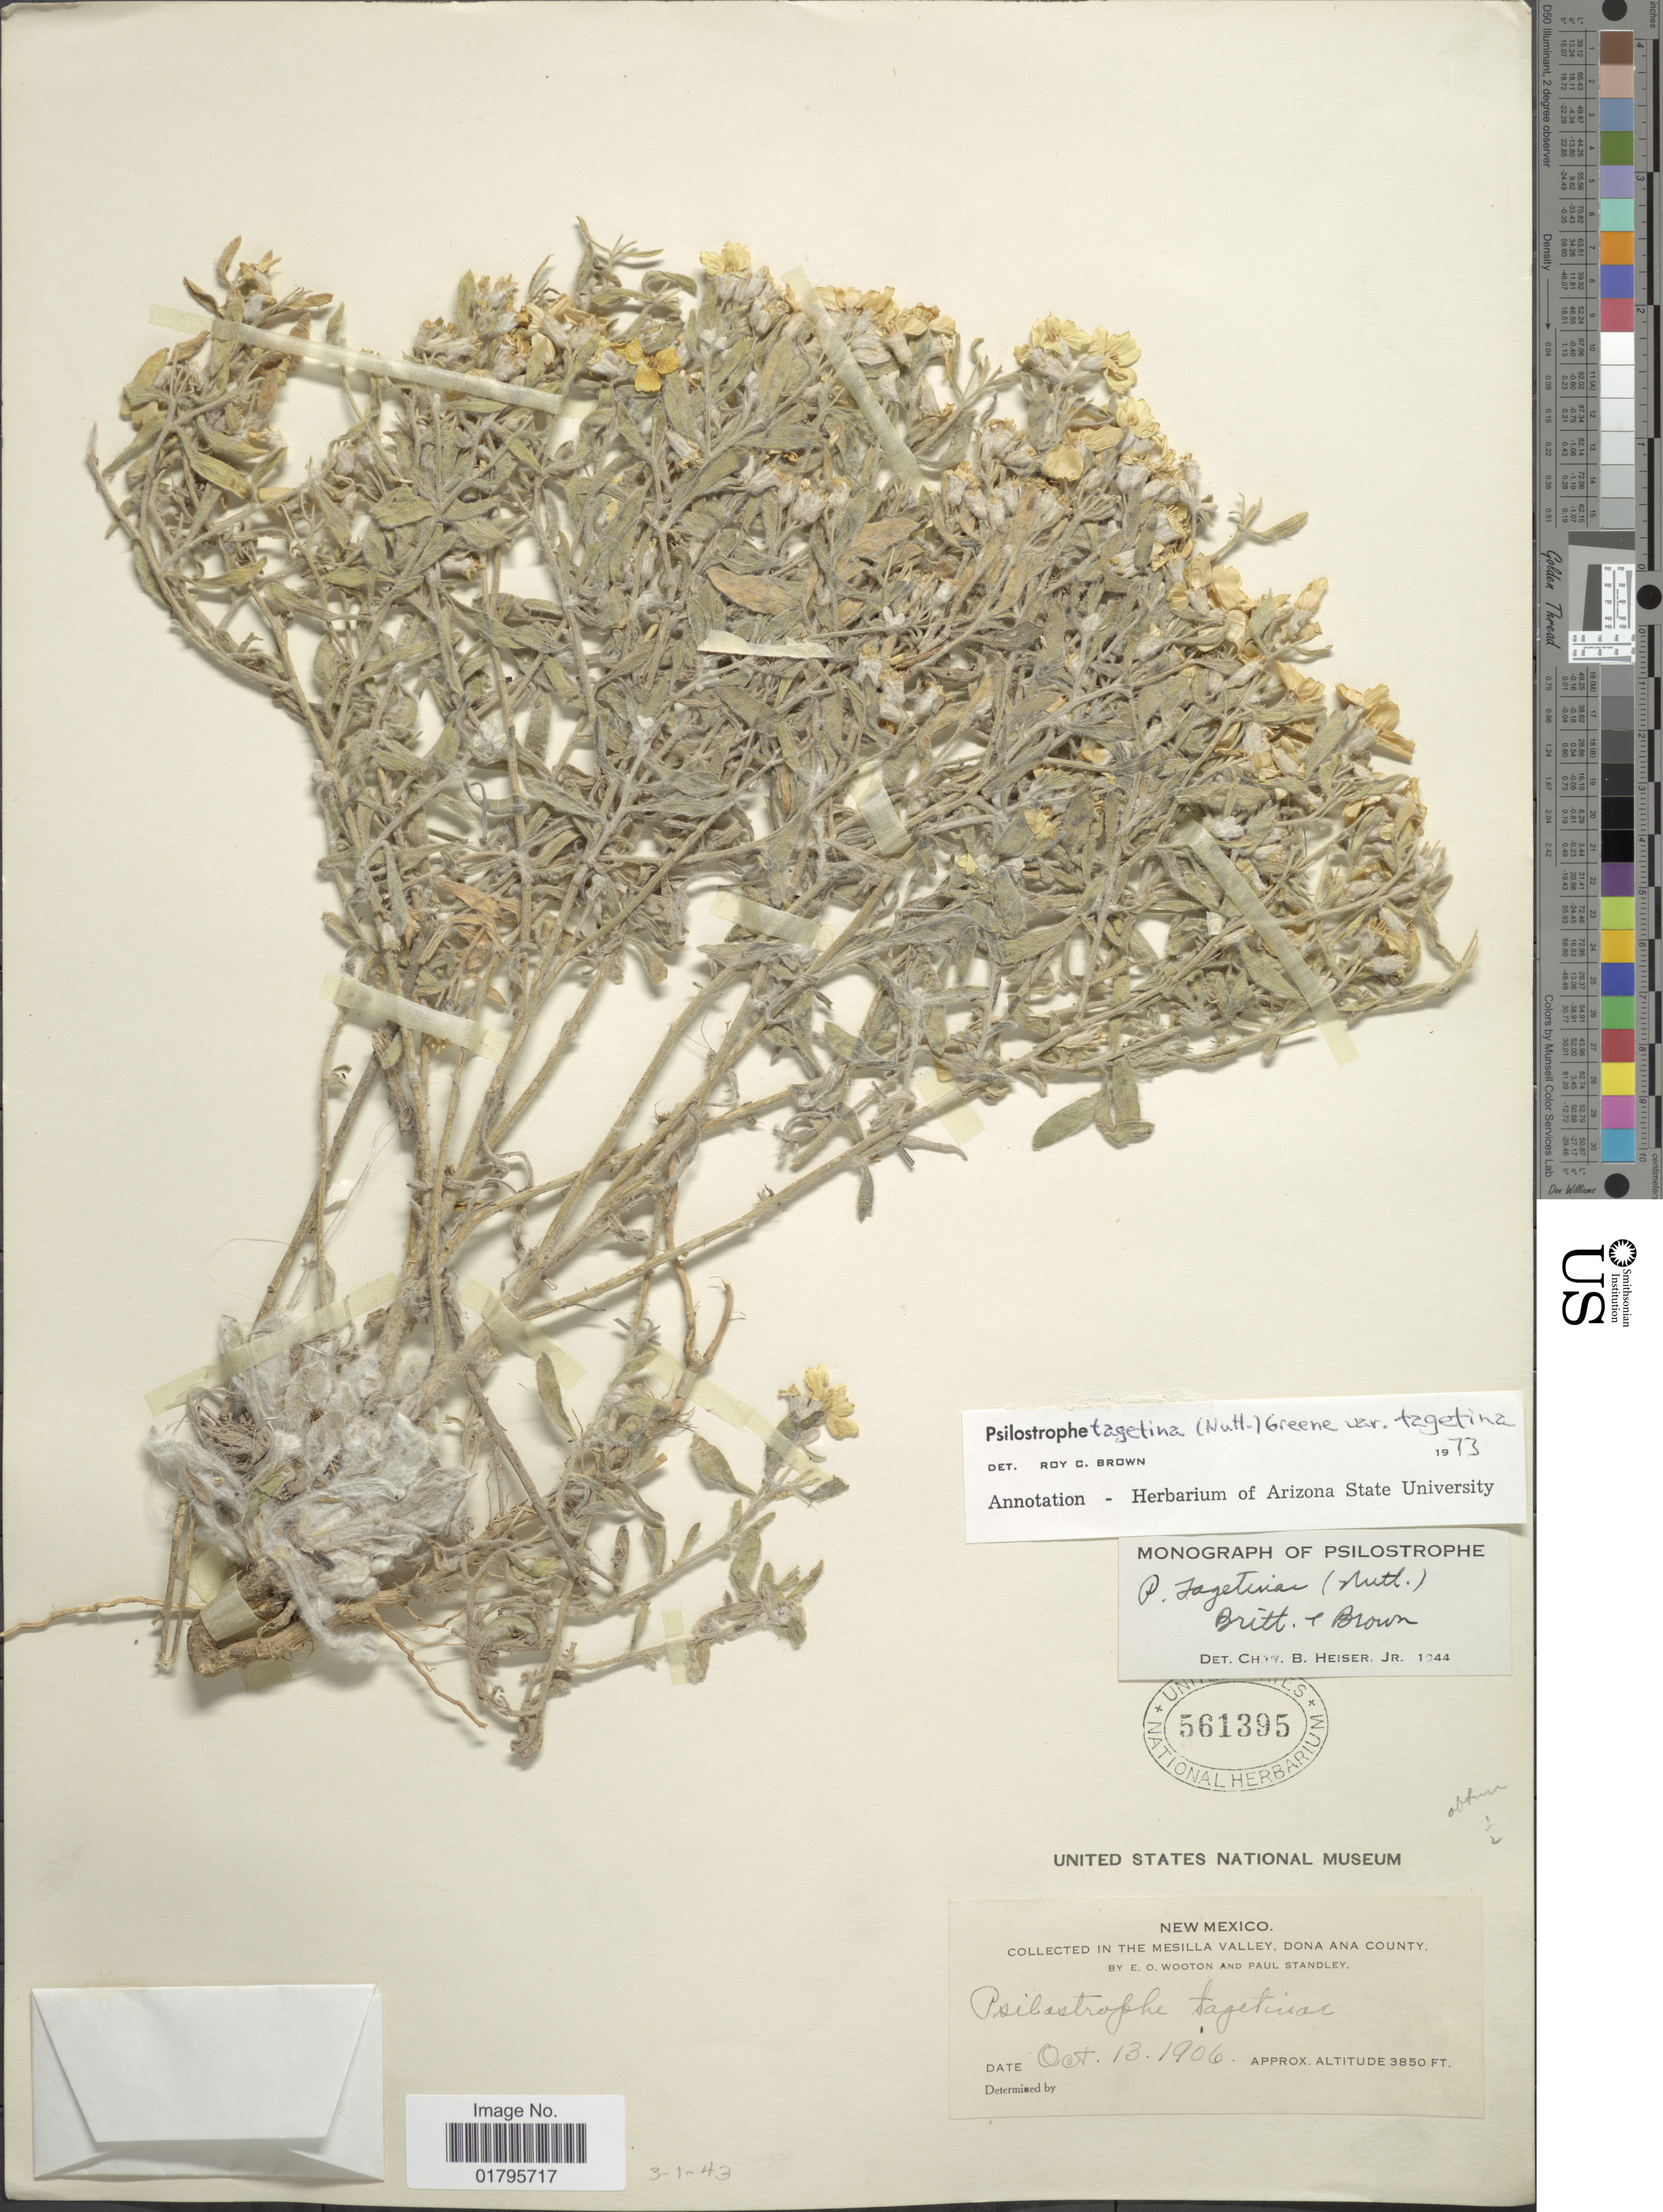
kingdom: Plantae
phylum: Tracheophyta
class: Magnoliopsida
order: Asterales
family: Asteraceae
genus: Psilostrophe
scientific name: Psilostrophe tagetina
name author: (Nutt.) Greene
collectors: E. O. Wooton & P. C. Standley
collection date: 1906-10-13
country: United States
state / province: New Mexico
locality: Mesilla Valley, Dona Ana County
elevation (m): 1173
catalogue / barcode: US 561395